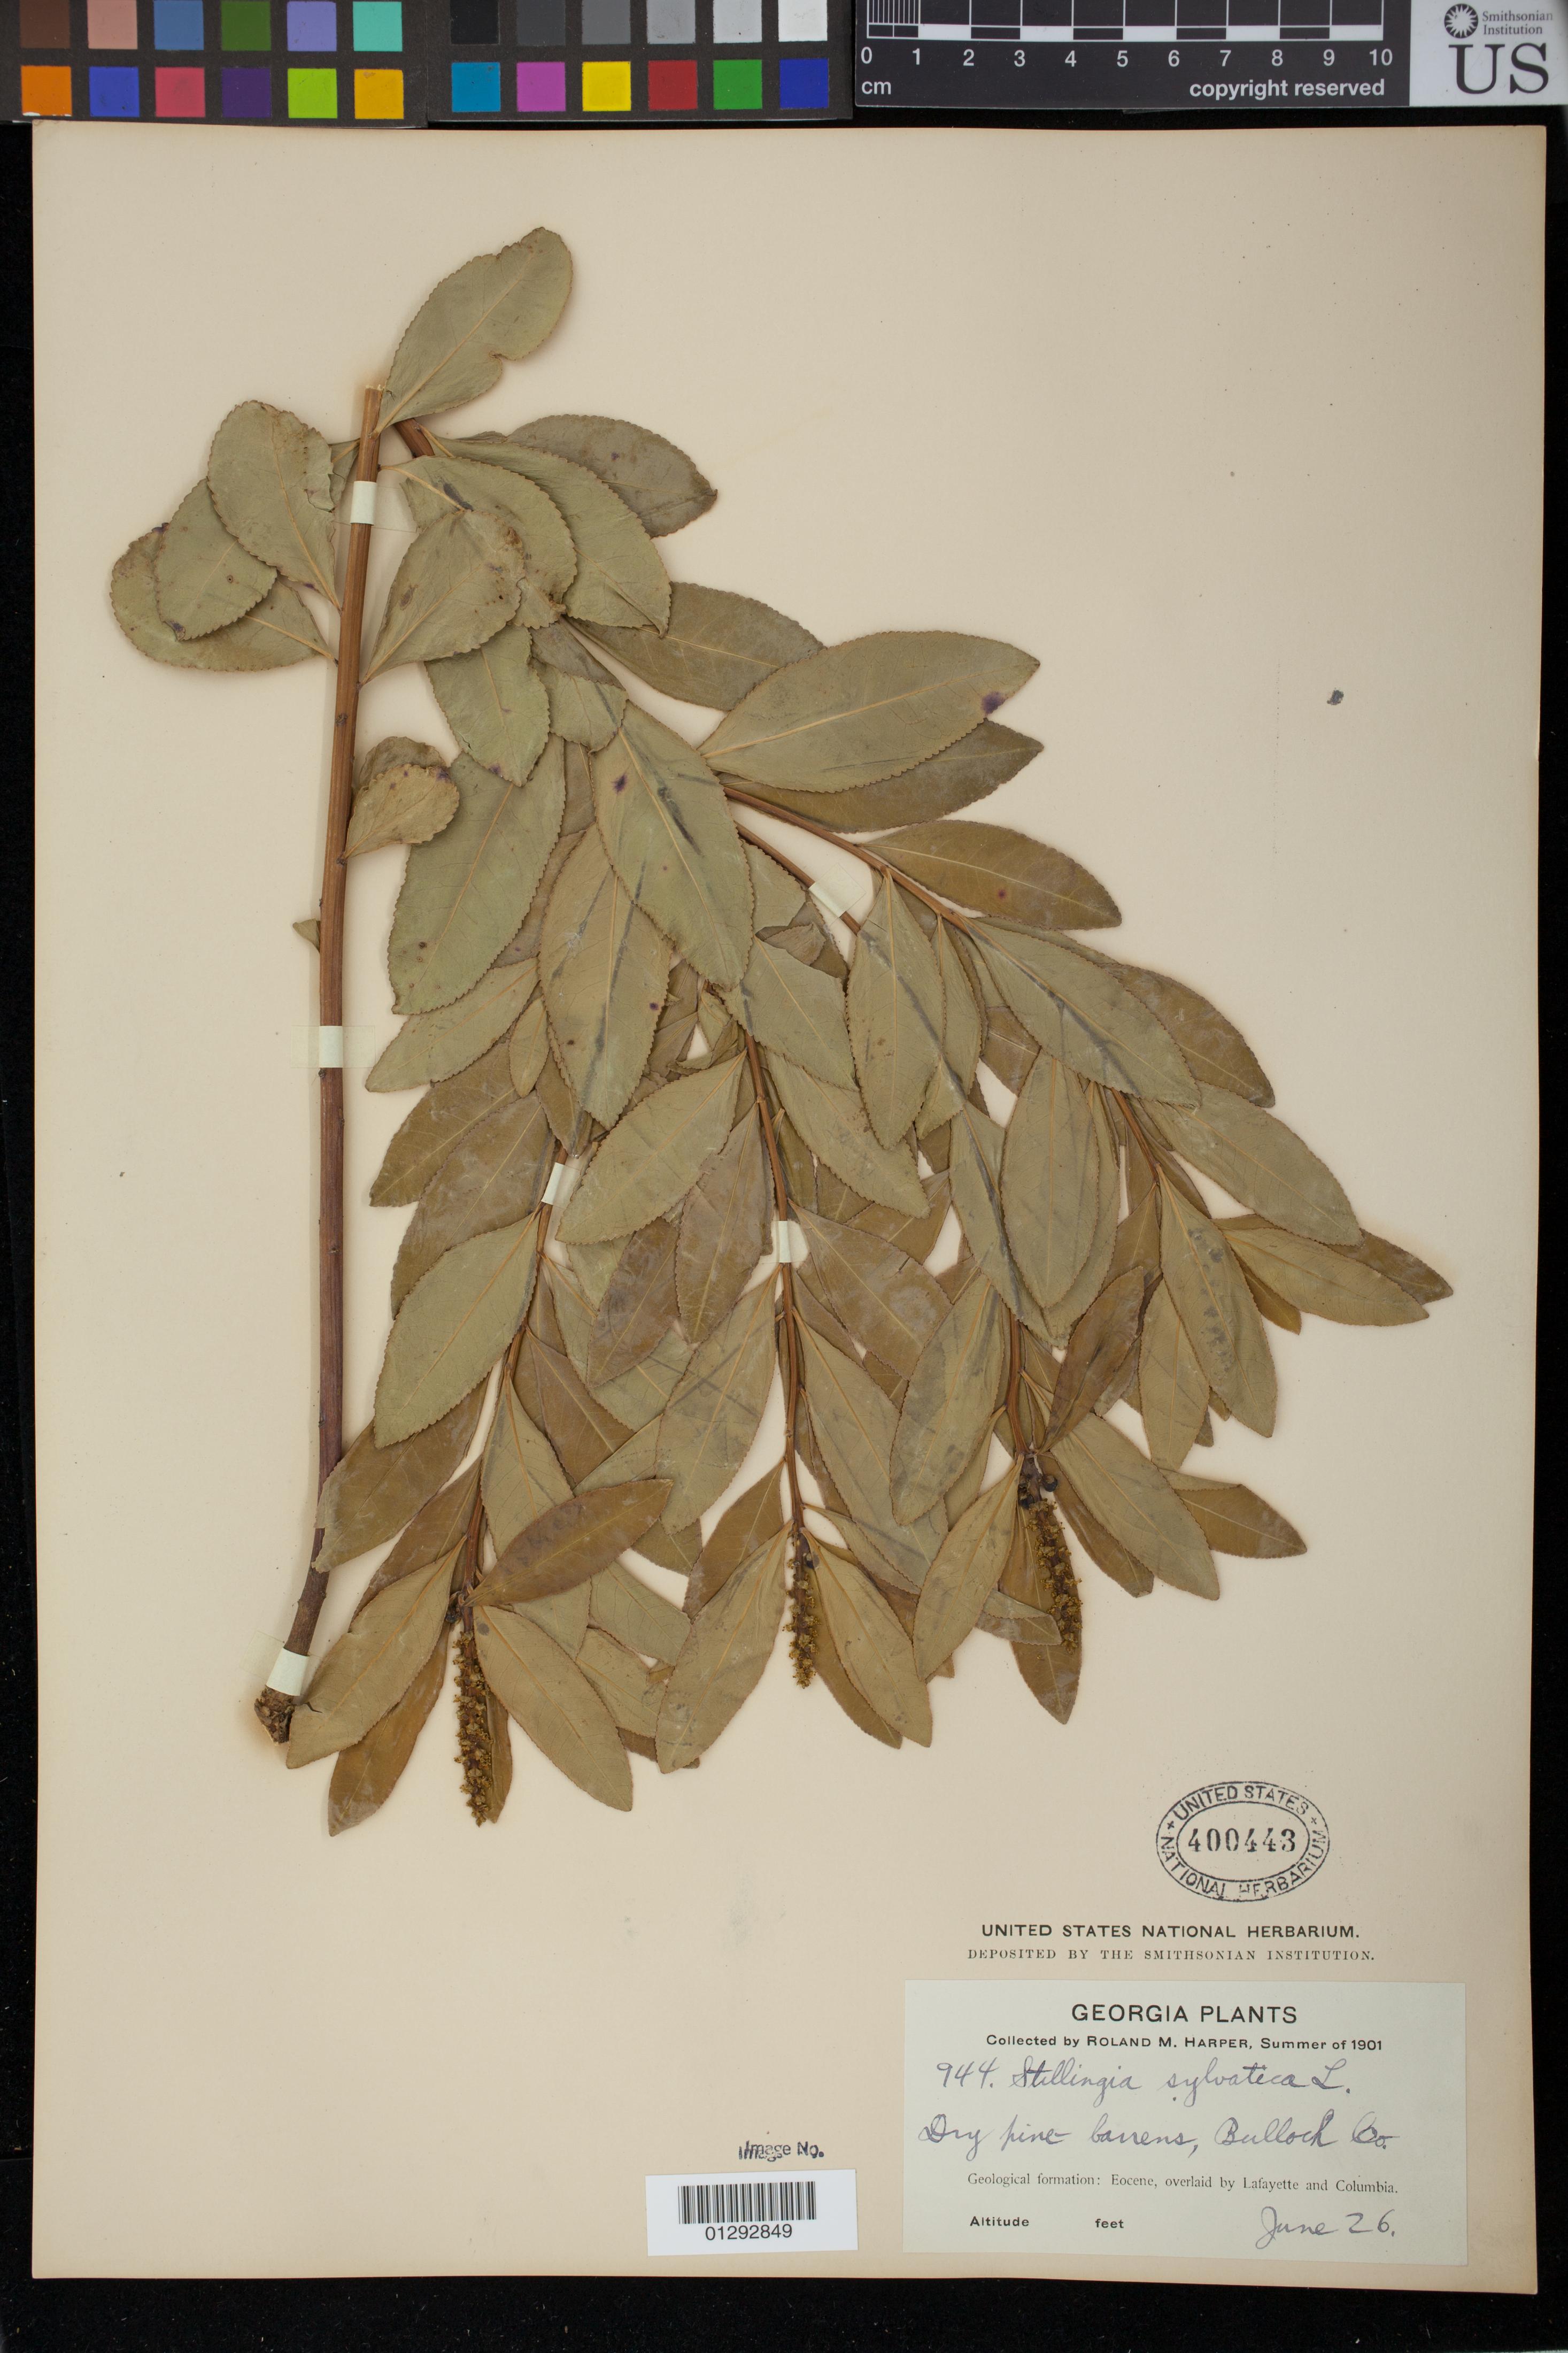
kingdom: Plantae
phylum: Tracheophyta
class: Magnoliopsida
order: Malpighiales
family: Euphorbiaceae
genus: Stillingia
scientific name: Stillingia sylvatica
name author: L.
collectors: R. M. Harper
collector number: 944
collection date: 1901-06-26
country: United States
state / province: Georgia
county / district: Bulloch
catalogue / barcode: US 400443